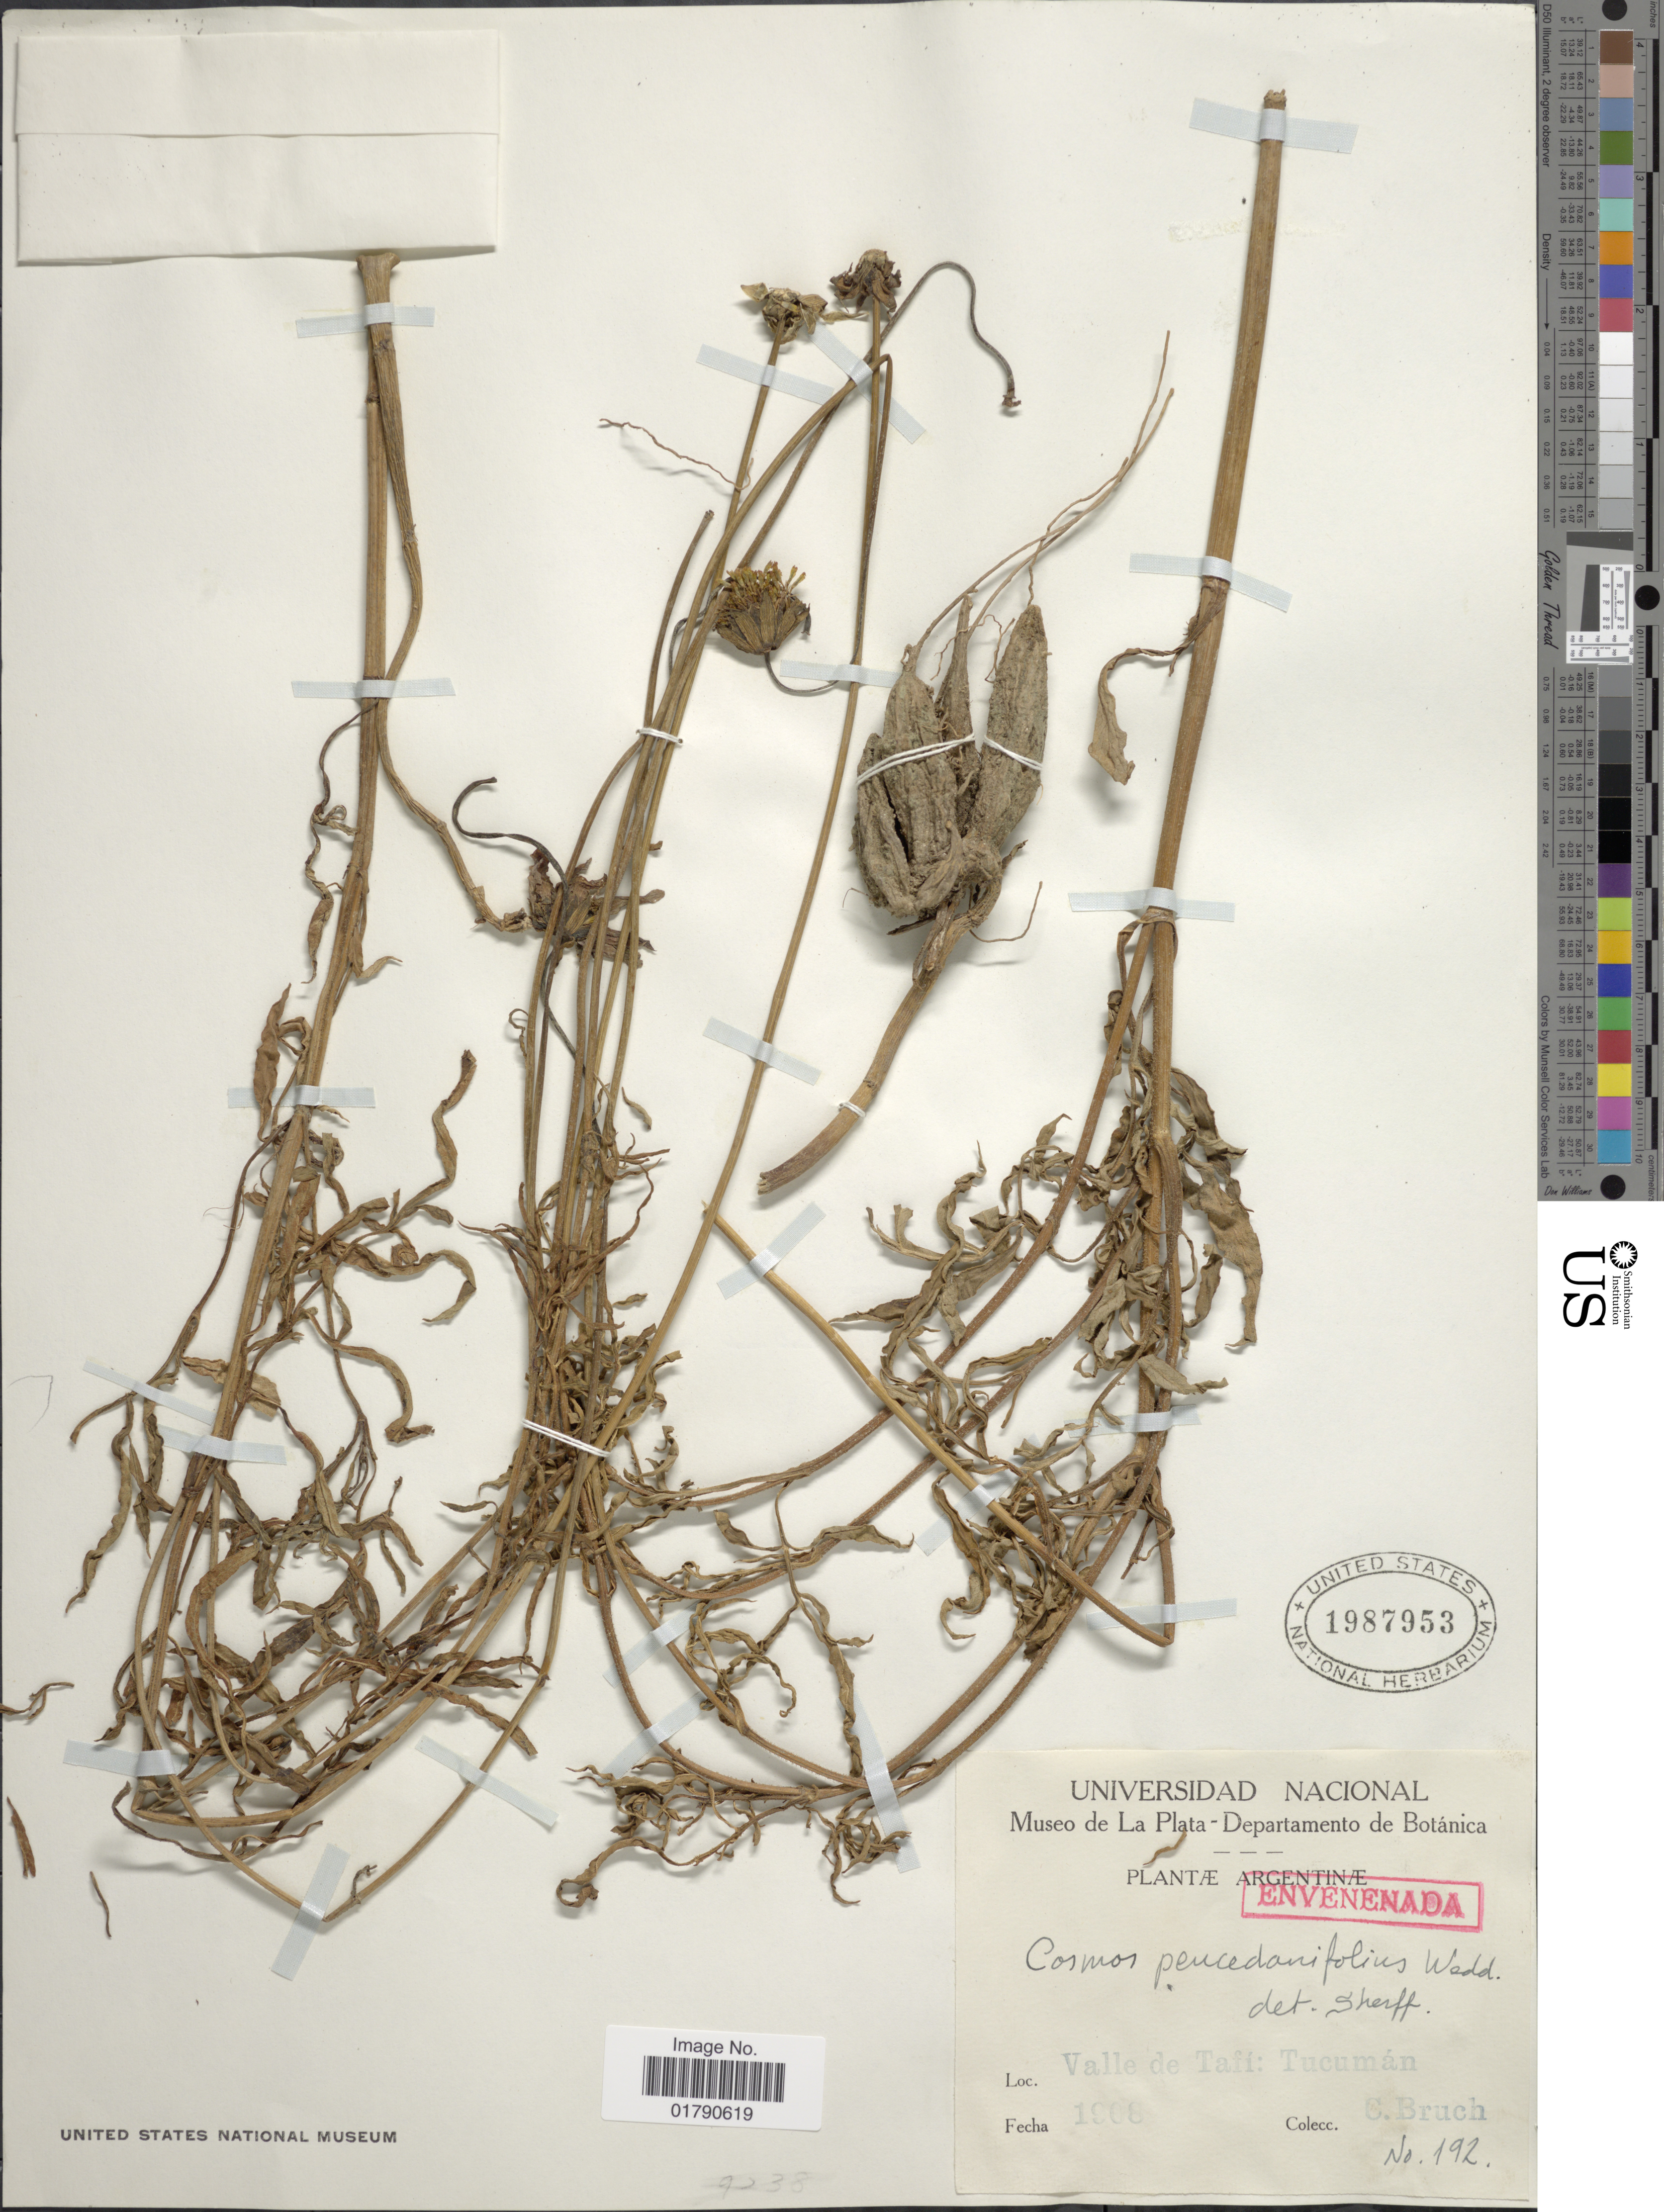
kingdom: Plantae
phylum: Tracheophyta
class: Magnoliopsida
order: Asterales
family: Asteraceae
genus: Cosmos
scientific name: Cosmos peucedanifolius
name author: Wedd.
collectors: C. Bruch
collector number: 192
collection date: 1908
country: Argentina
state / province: Tucuman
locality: Valle de Tafi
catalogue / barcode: US 1987953